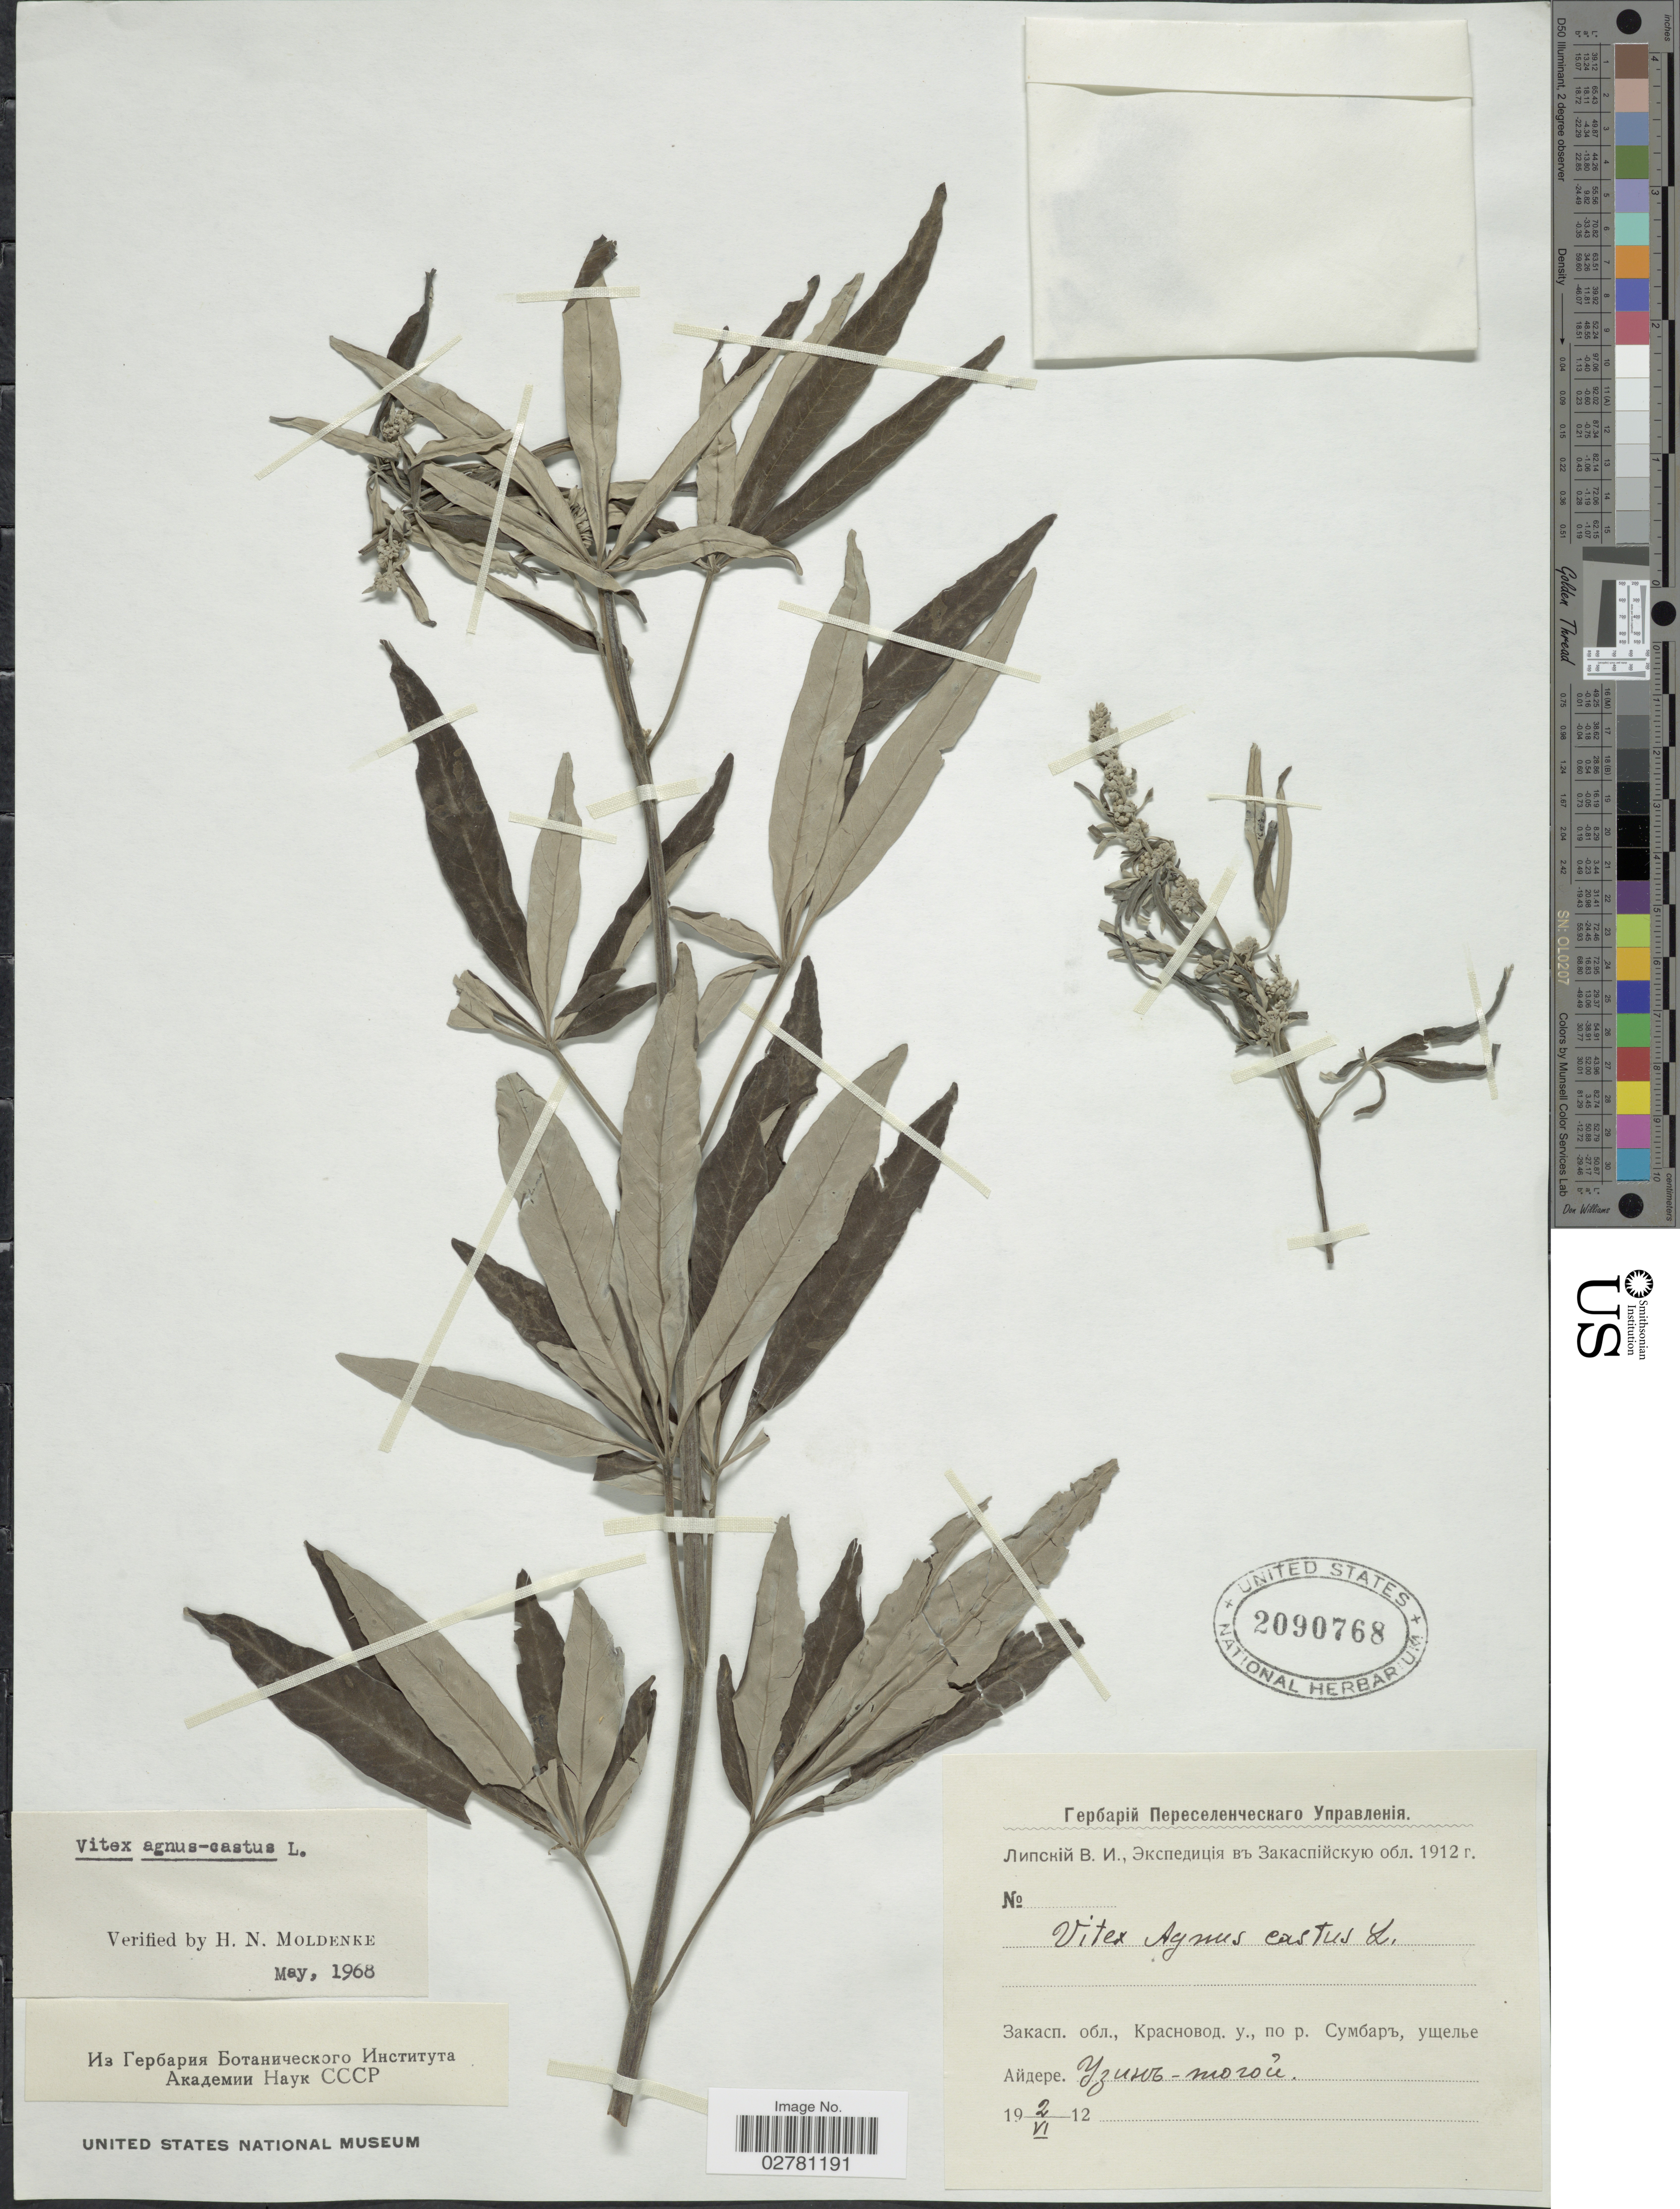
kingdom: Plantae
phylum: Tracheophyta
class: Magnoliopsida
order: Lamiales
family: Lamiaceae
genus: Vitex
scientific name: Vitex agnus-castus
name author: L.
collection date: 1912-06-02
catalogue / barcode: US 2090768